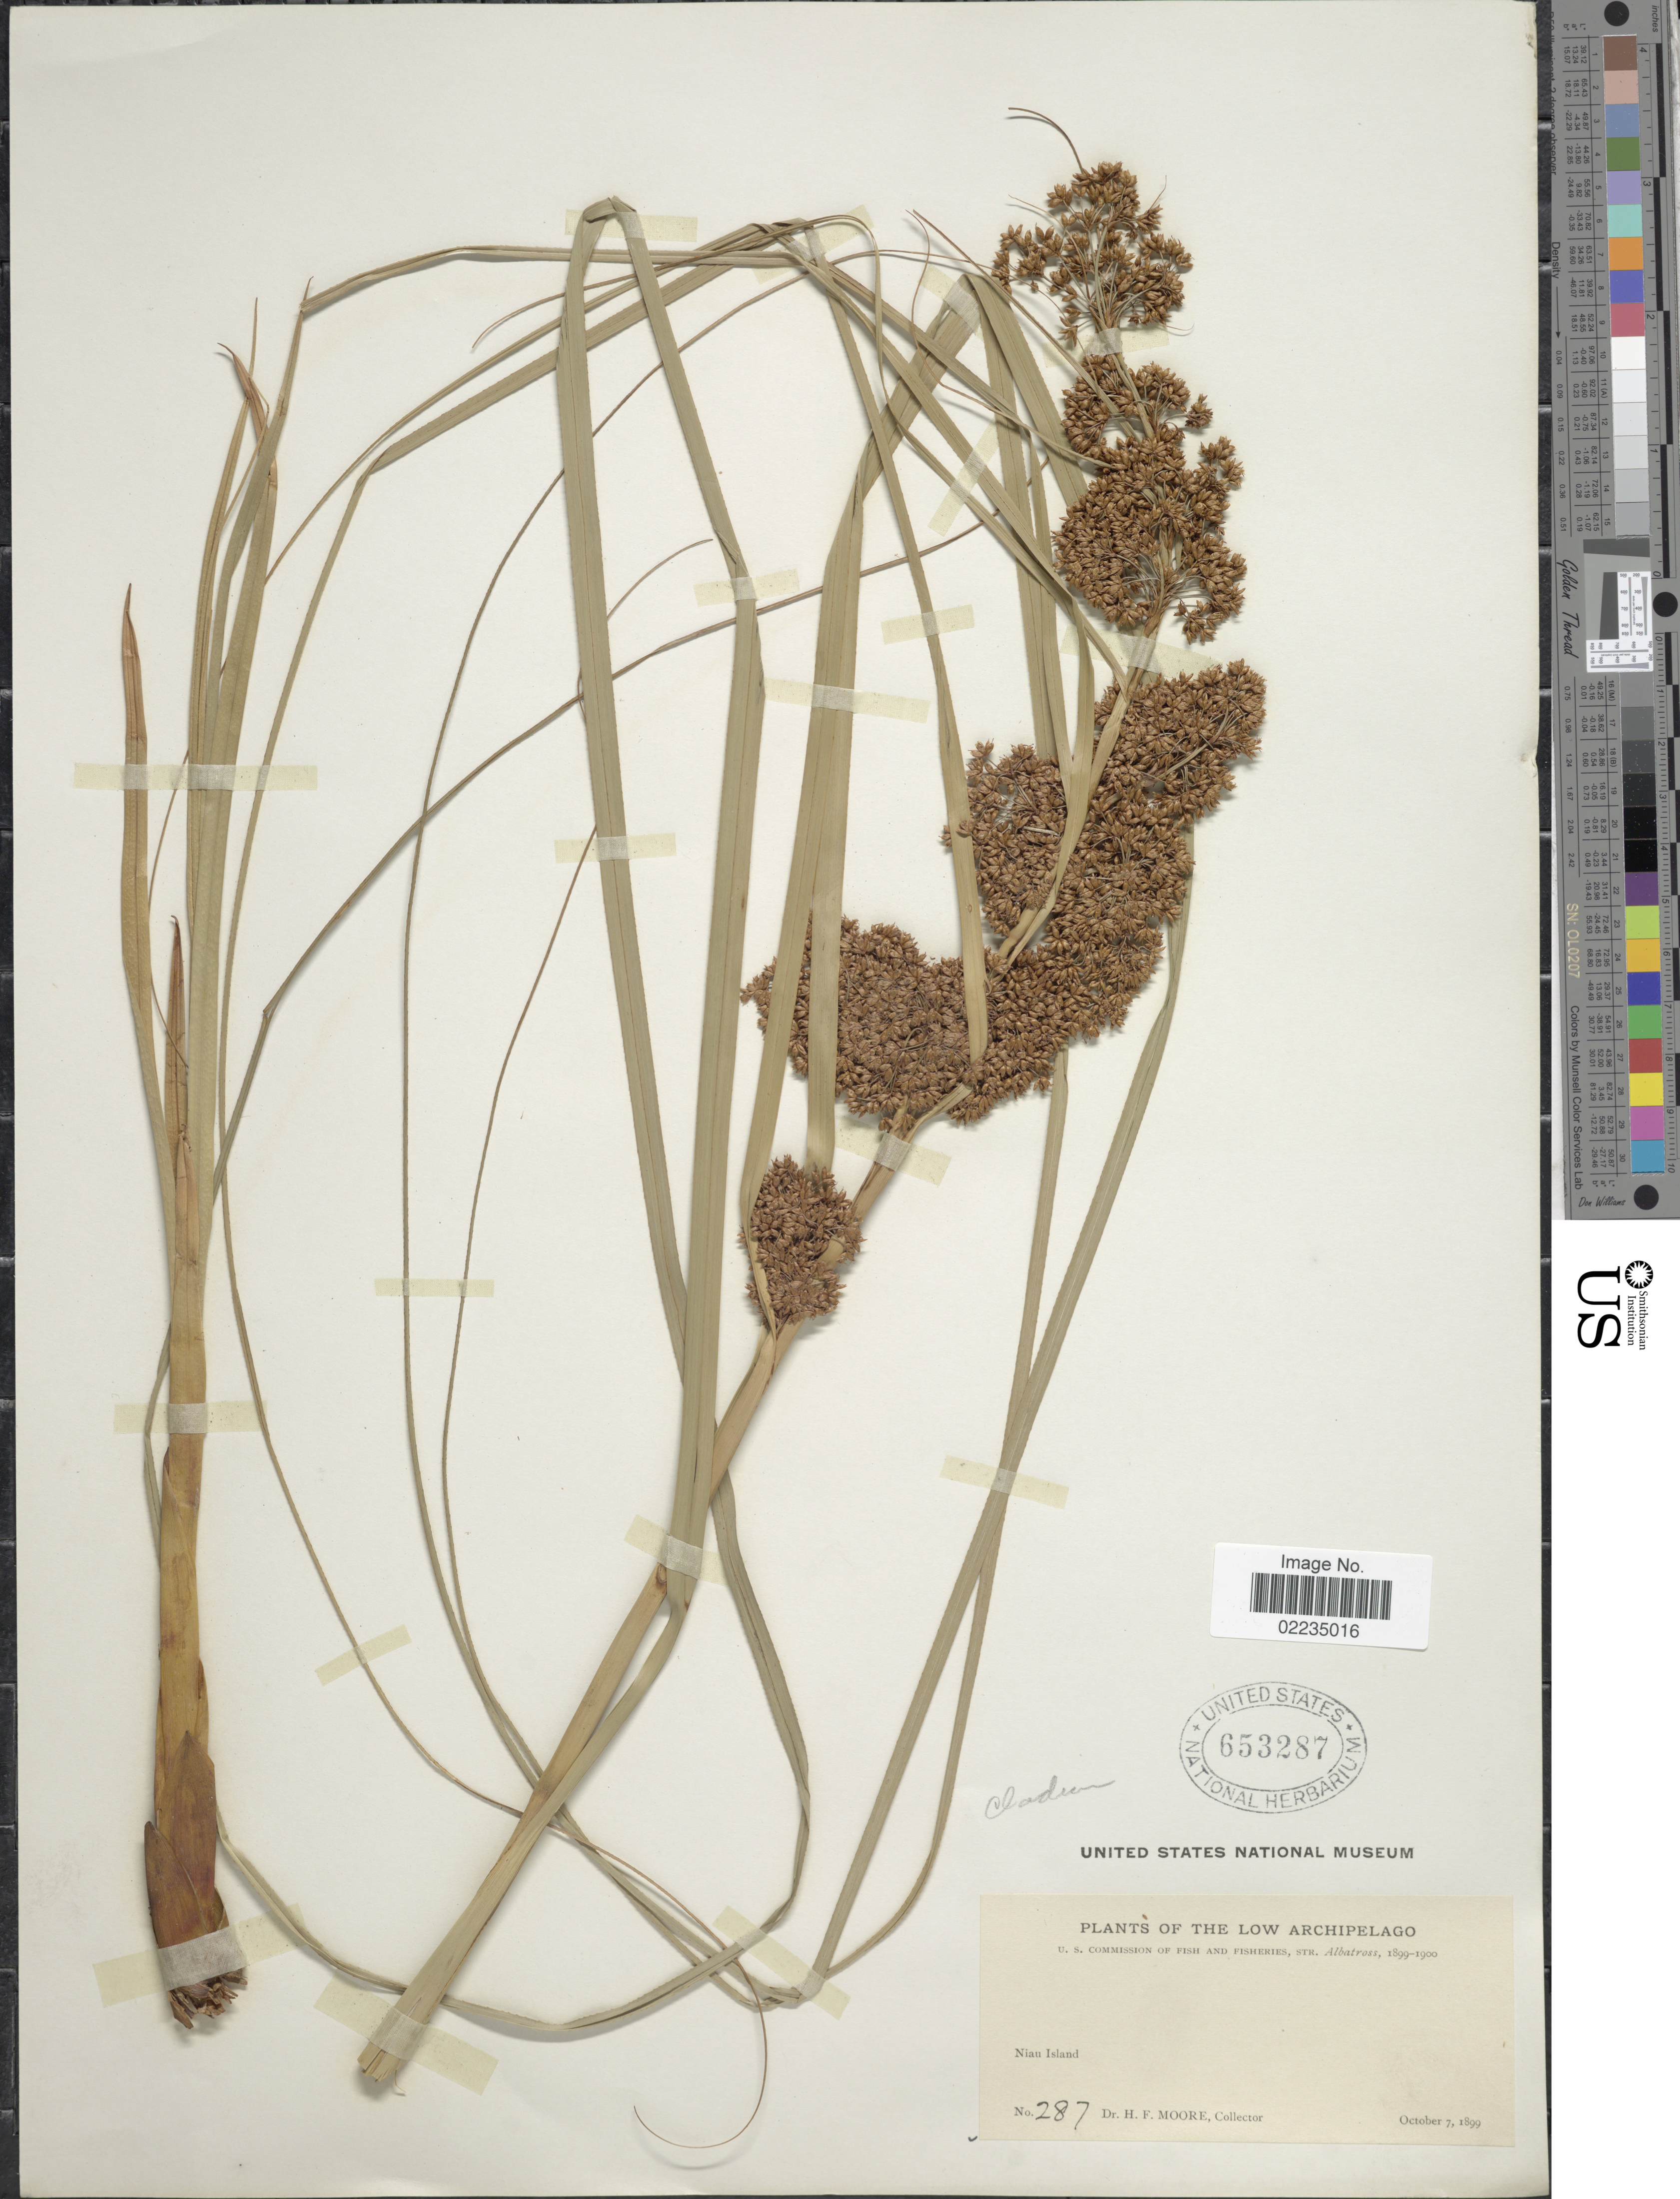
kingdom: Plantae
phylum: Tracheophyta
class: Liliopsida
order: Poales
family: Cyperaceae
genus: Cladium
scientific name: Cladium jamaicense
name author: Crantz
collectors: H. F. Moore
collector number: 287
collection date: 1899-10-07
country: French Polynesia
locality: The Low Archipelago, Niau Island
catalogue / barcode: US 653287